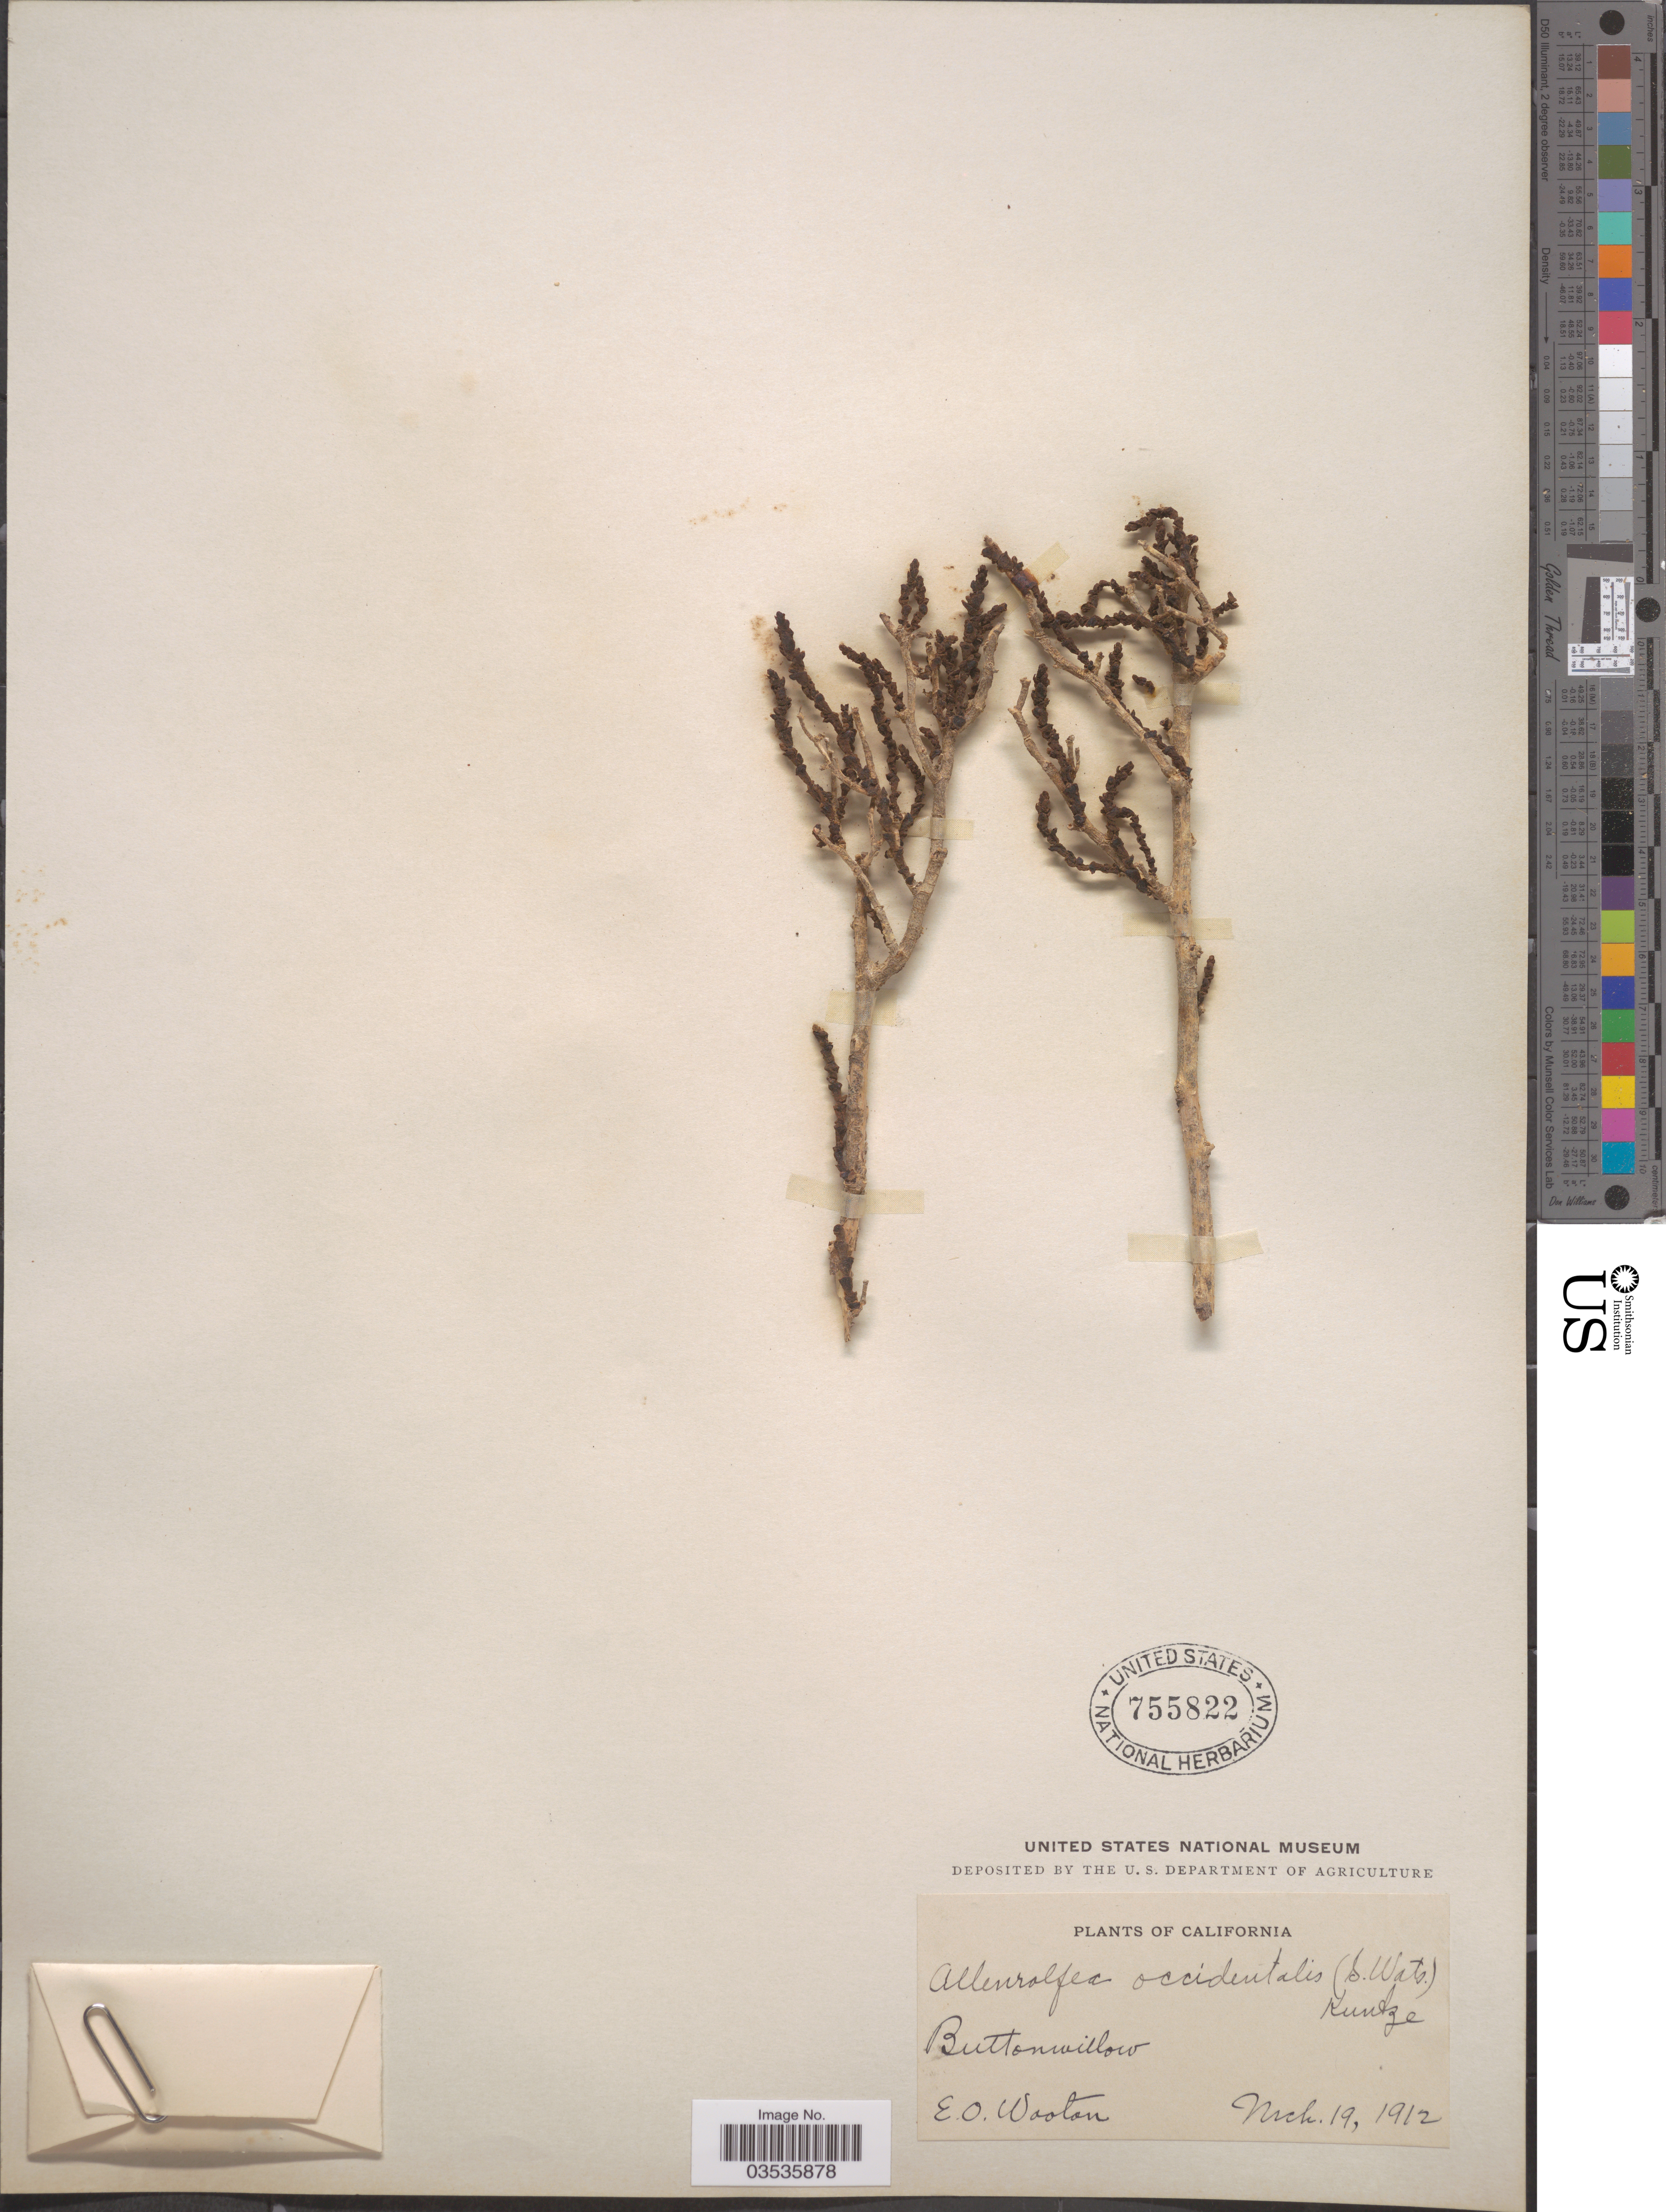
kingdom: Plantae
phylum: Tracheophyta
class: Magnoliopsida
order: Caryophyllales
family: Amaranthaceae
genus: Allenrolfea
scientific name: Allenrolfea occidentalis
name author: (S. Watson) Kuntze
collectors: E. O. Wooton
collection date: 1912-03-19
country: United States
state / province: California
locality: Buttonwillow.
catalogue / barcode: US 755822